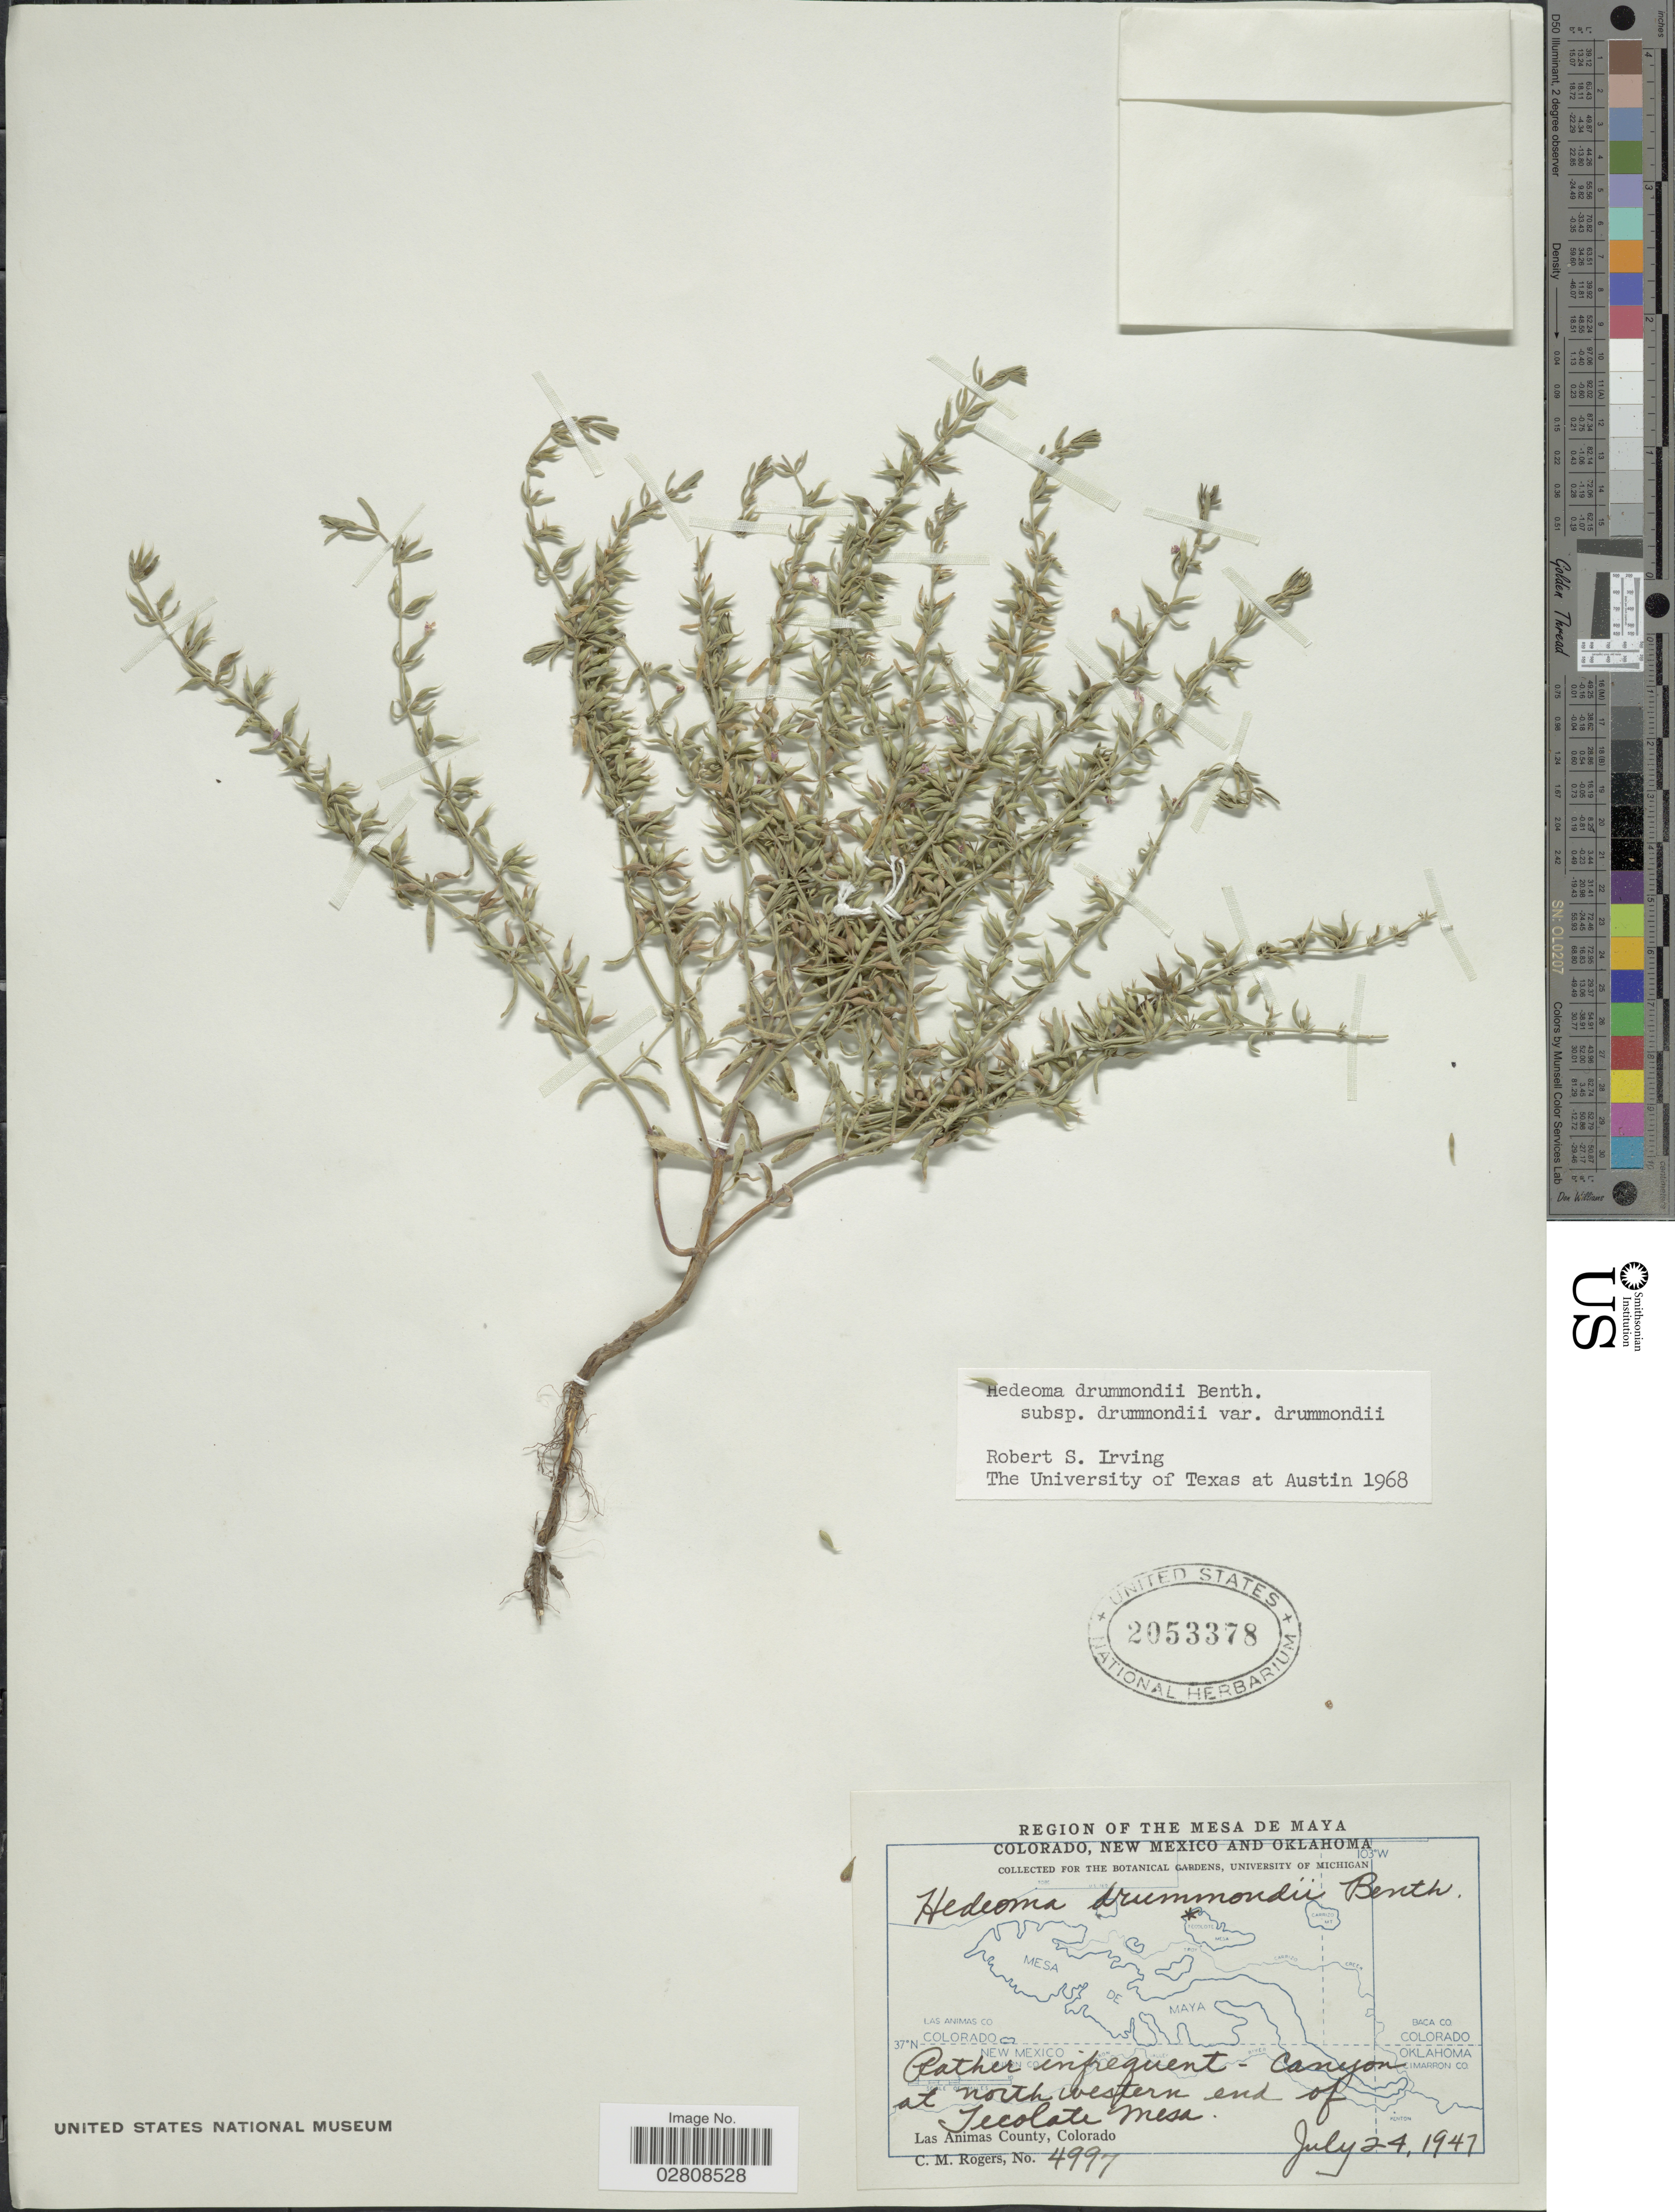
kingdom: Plantae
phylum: Tracheophyta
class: Magnoliopsida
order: Lamiales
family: Lamiaceae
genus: Hedeoma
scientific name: Hedeoma drummondii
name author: Benth.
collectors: C. M. Rogers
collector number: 4997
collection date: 1947-07-24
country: United States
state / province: Colorado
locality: Region of the Mesa de Maya. Rather infrequent- Canyon at north western end of Iccolate Mesa. Las Animas County.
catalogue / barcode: US 2053378